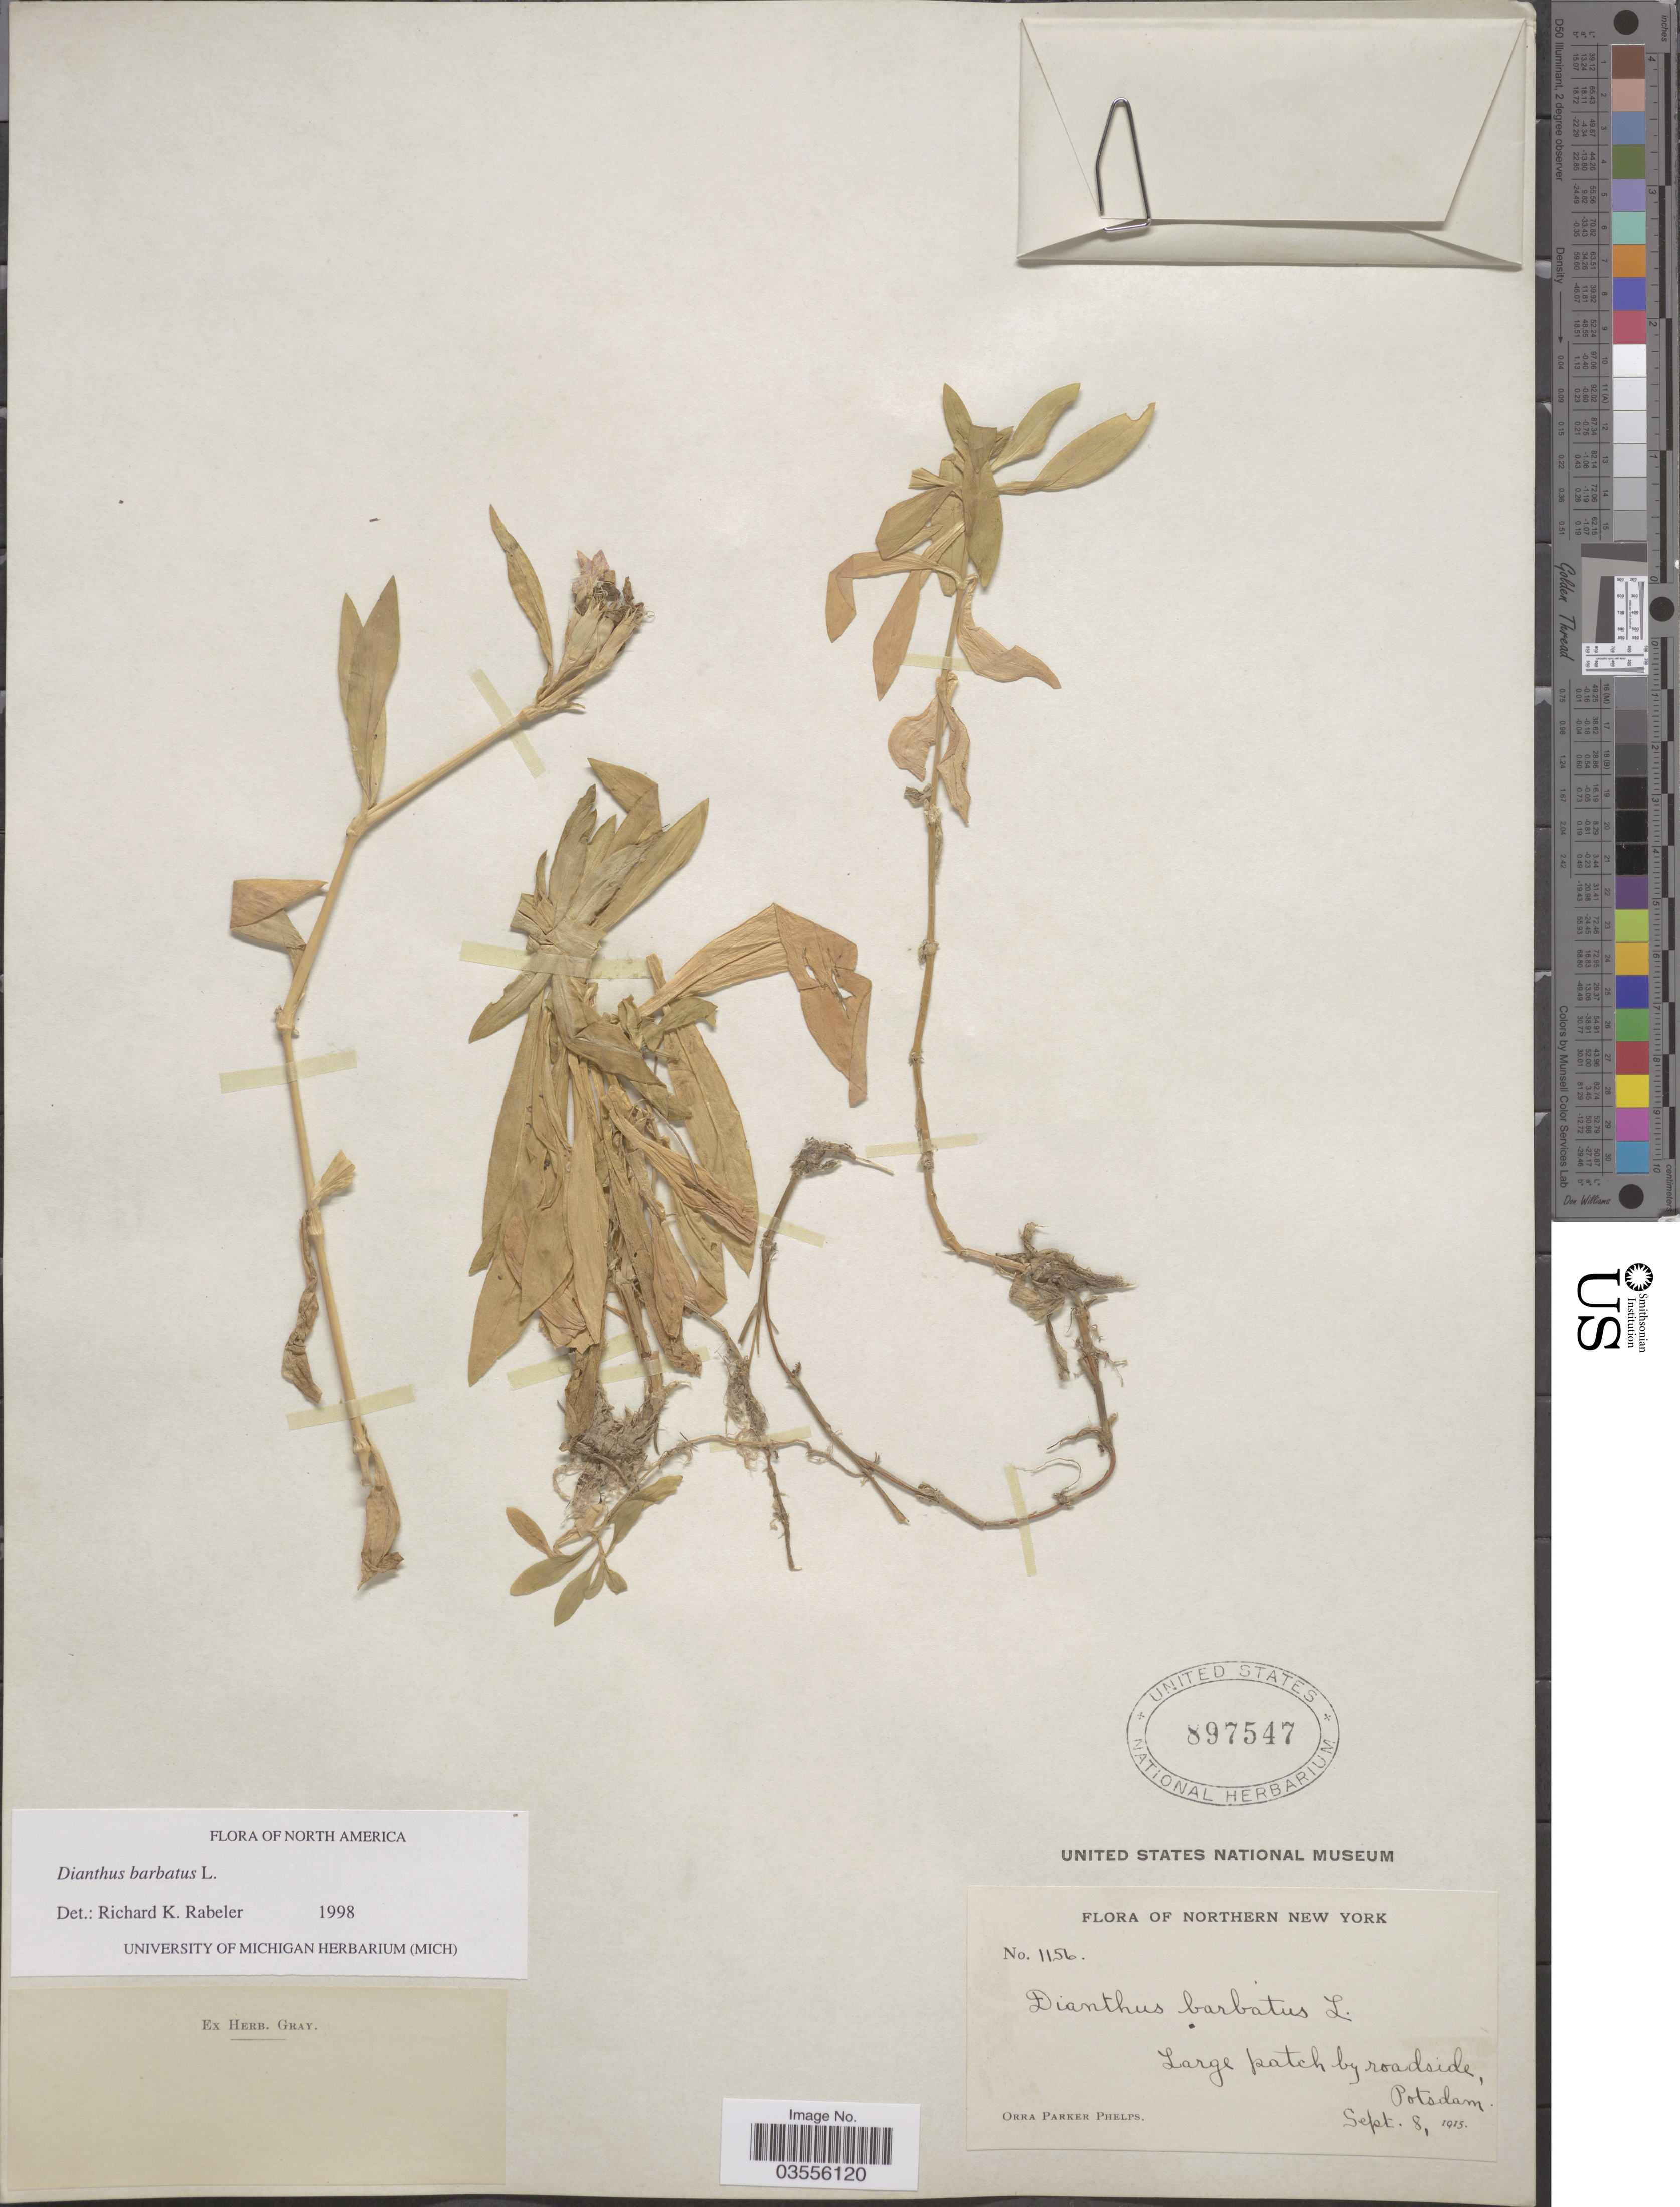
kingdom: Plantae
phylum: Tracheophyta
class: Magnoliopsida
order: Caryophyllales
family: Caryophyllaceae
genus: Dianthus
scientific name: Dianthus barbatus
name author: L.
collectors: O. P. Phelps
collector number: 1156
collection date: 1915-09-08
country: United States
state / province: New York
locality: Northern New York. Potsdam.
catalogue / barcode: US 897547